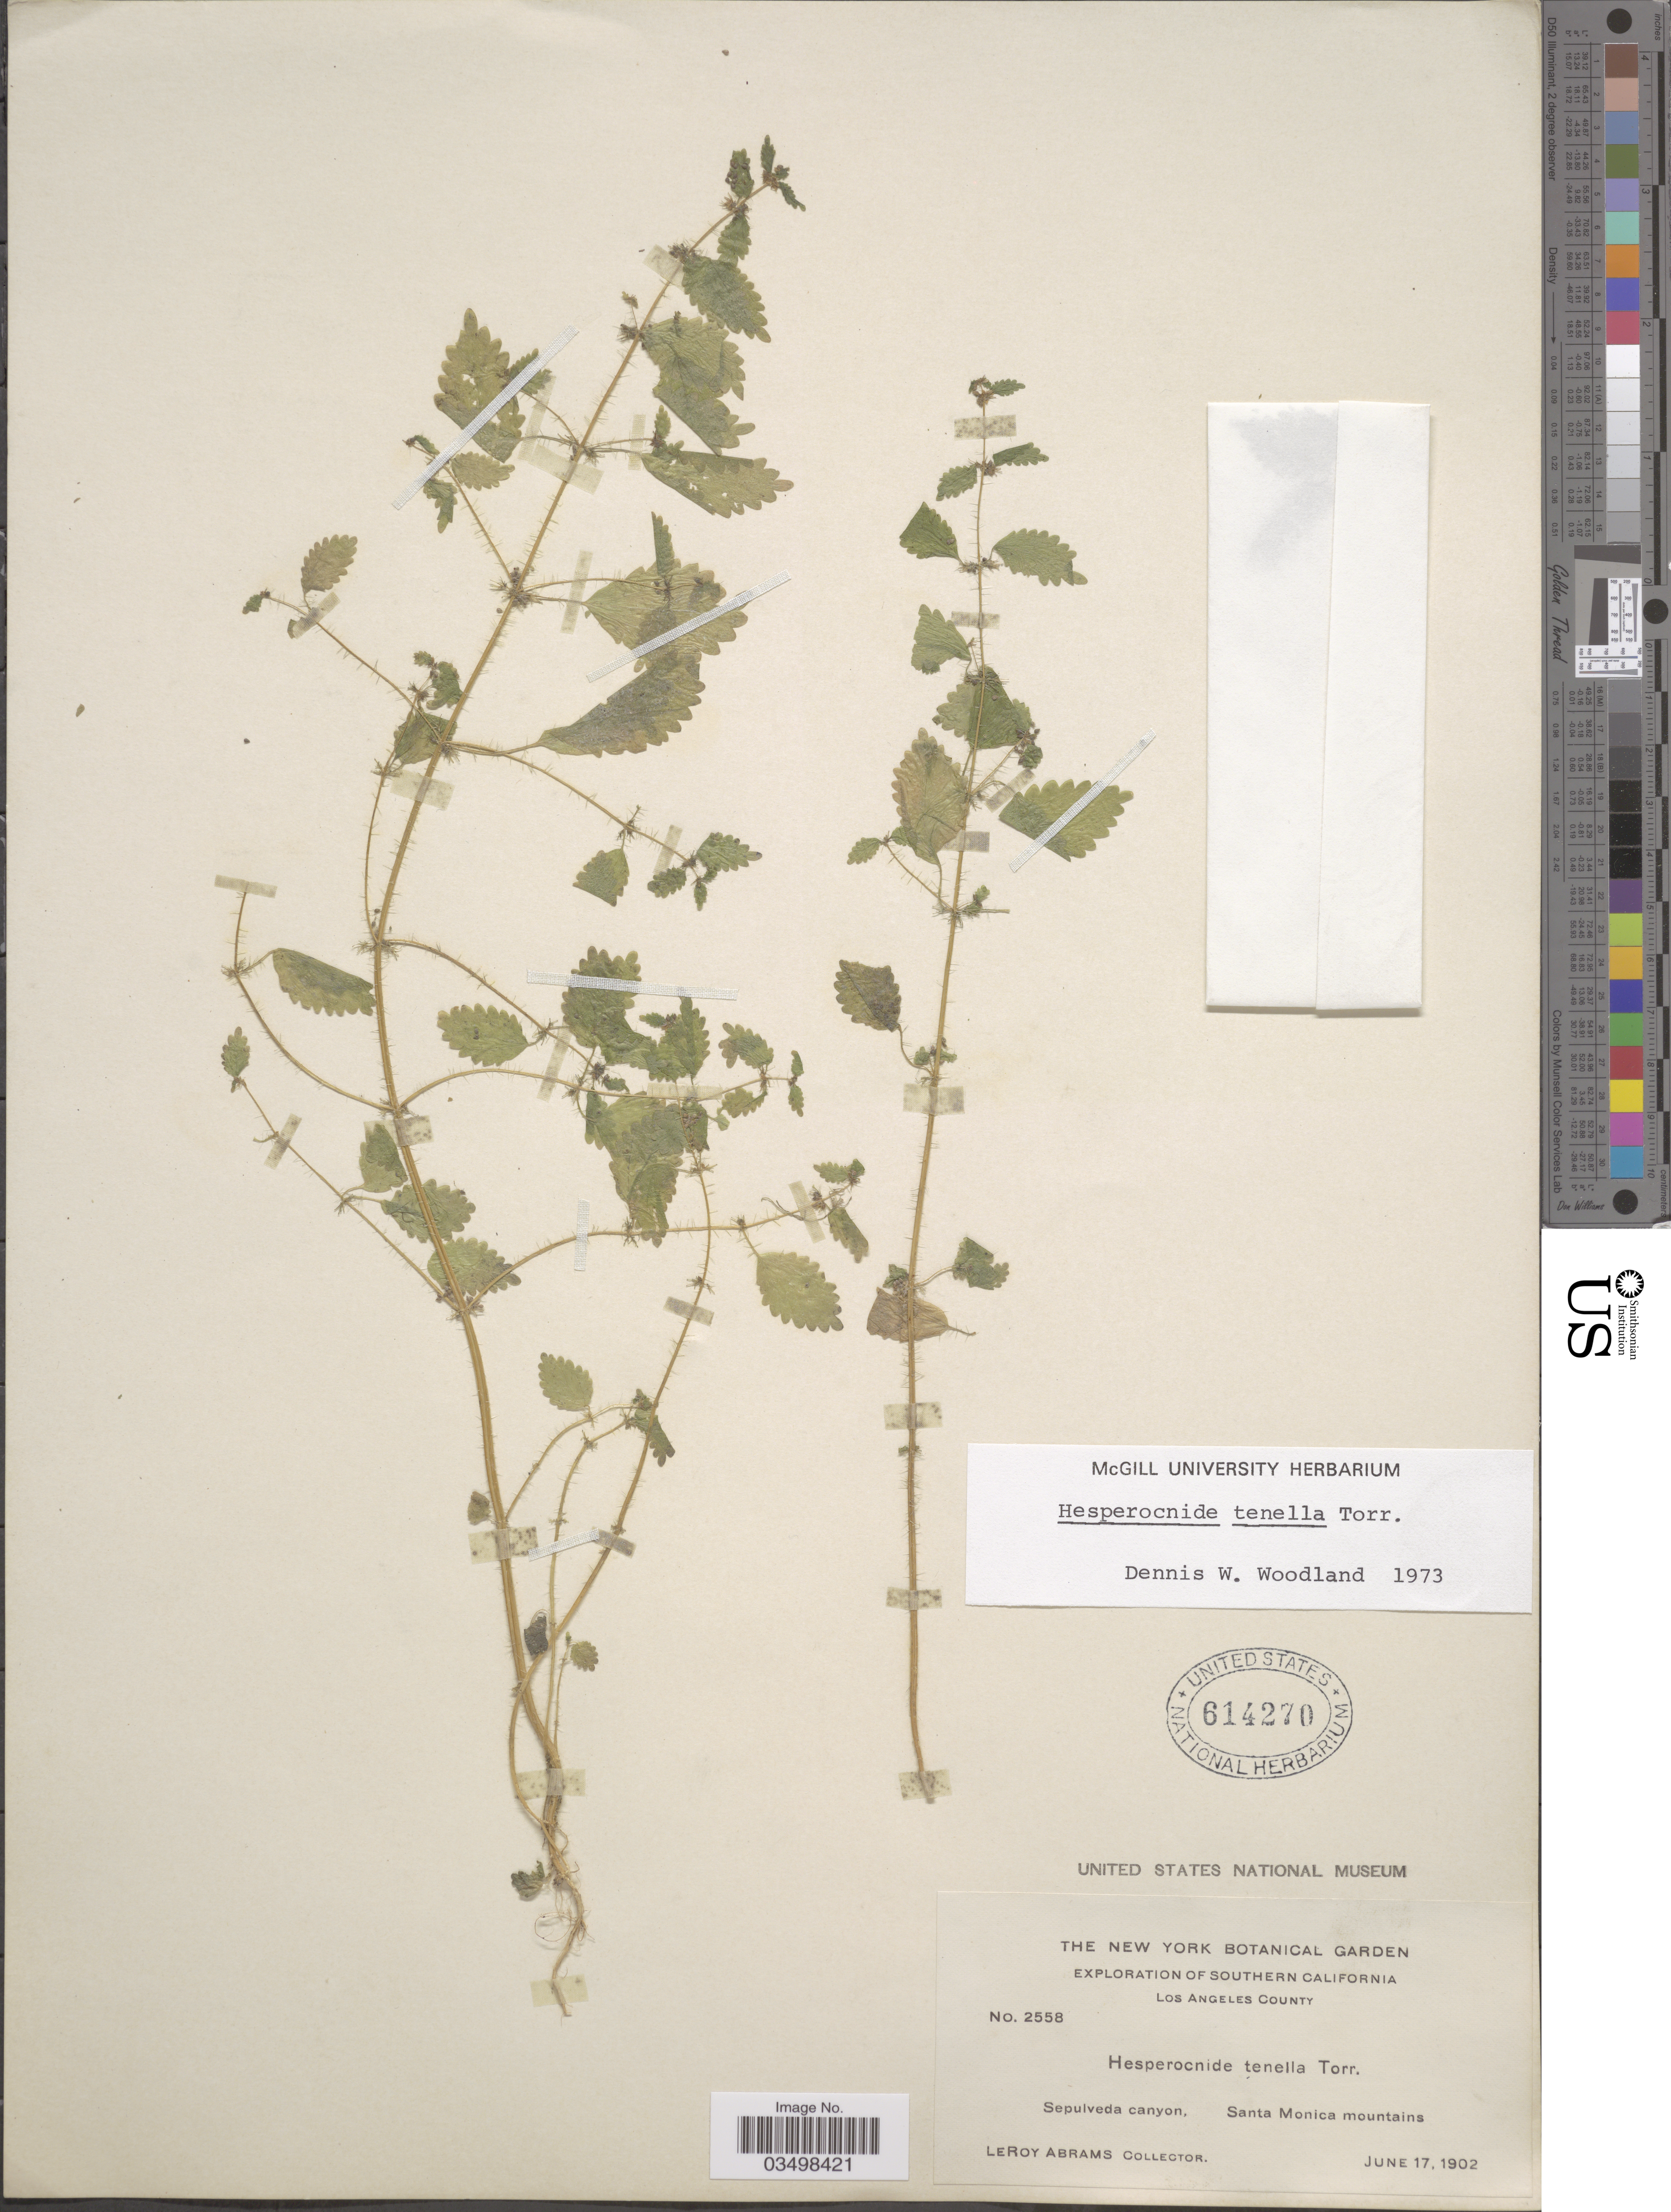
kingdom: Plantae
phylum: Tracheophyta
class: Magnoliopsida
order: Rosales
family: Urticaceae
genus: Hesperocnide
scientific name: Hesperocnide tenella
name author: Torr.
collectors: L. Abrams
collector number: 2558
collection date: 1902-06-17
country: United States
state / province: California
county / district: Los Angeles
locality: Southern California. Los Angeles County. Sepulveda canyon, Santa Monica mountains.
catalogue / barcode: US 614270